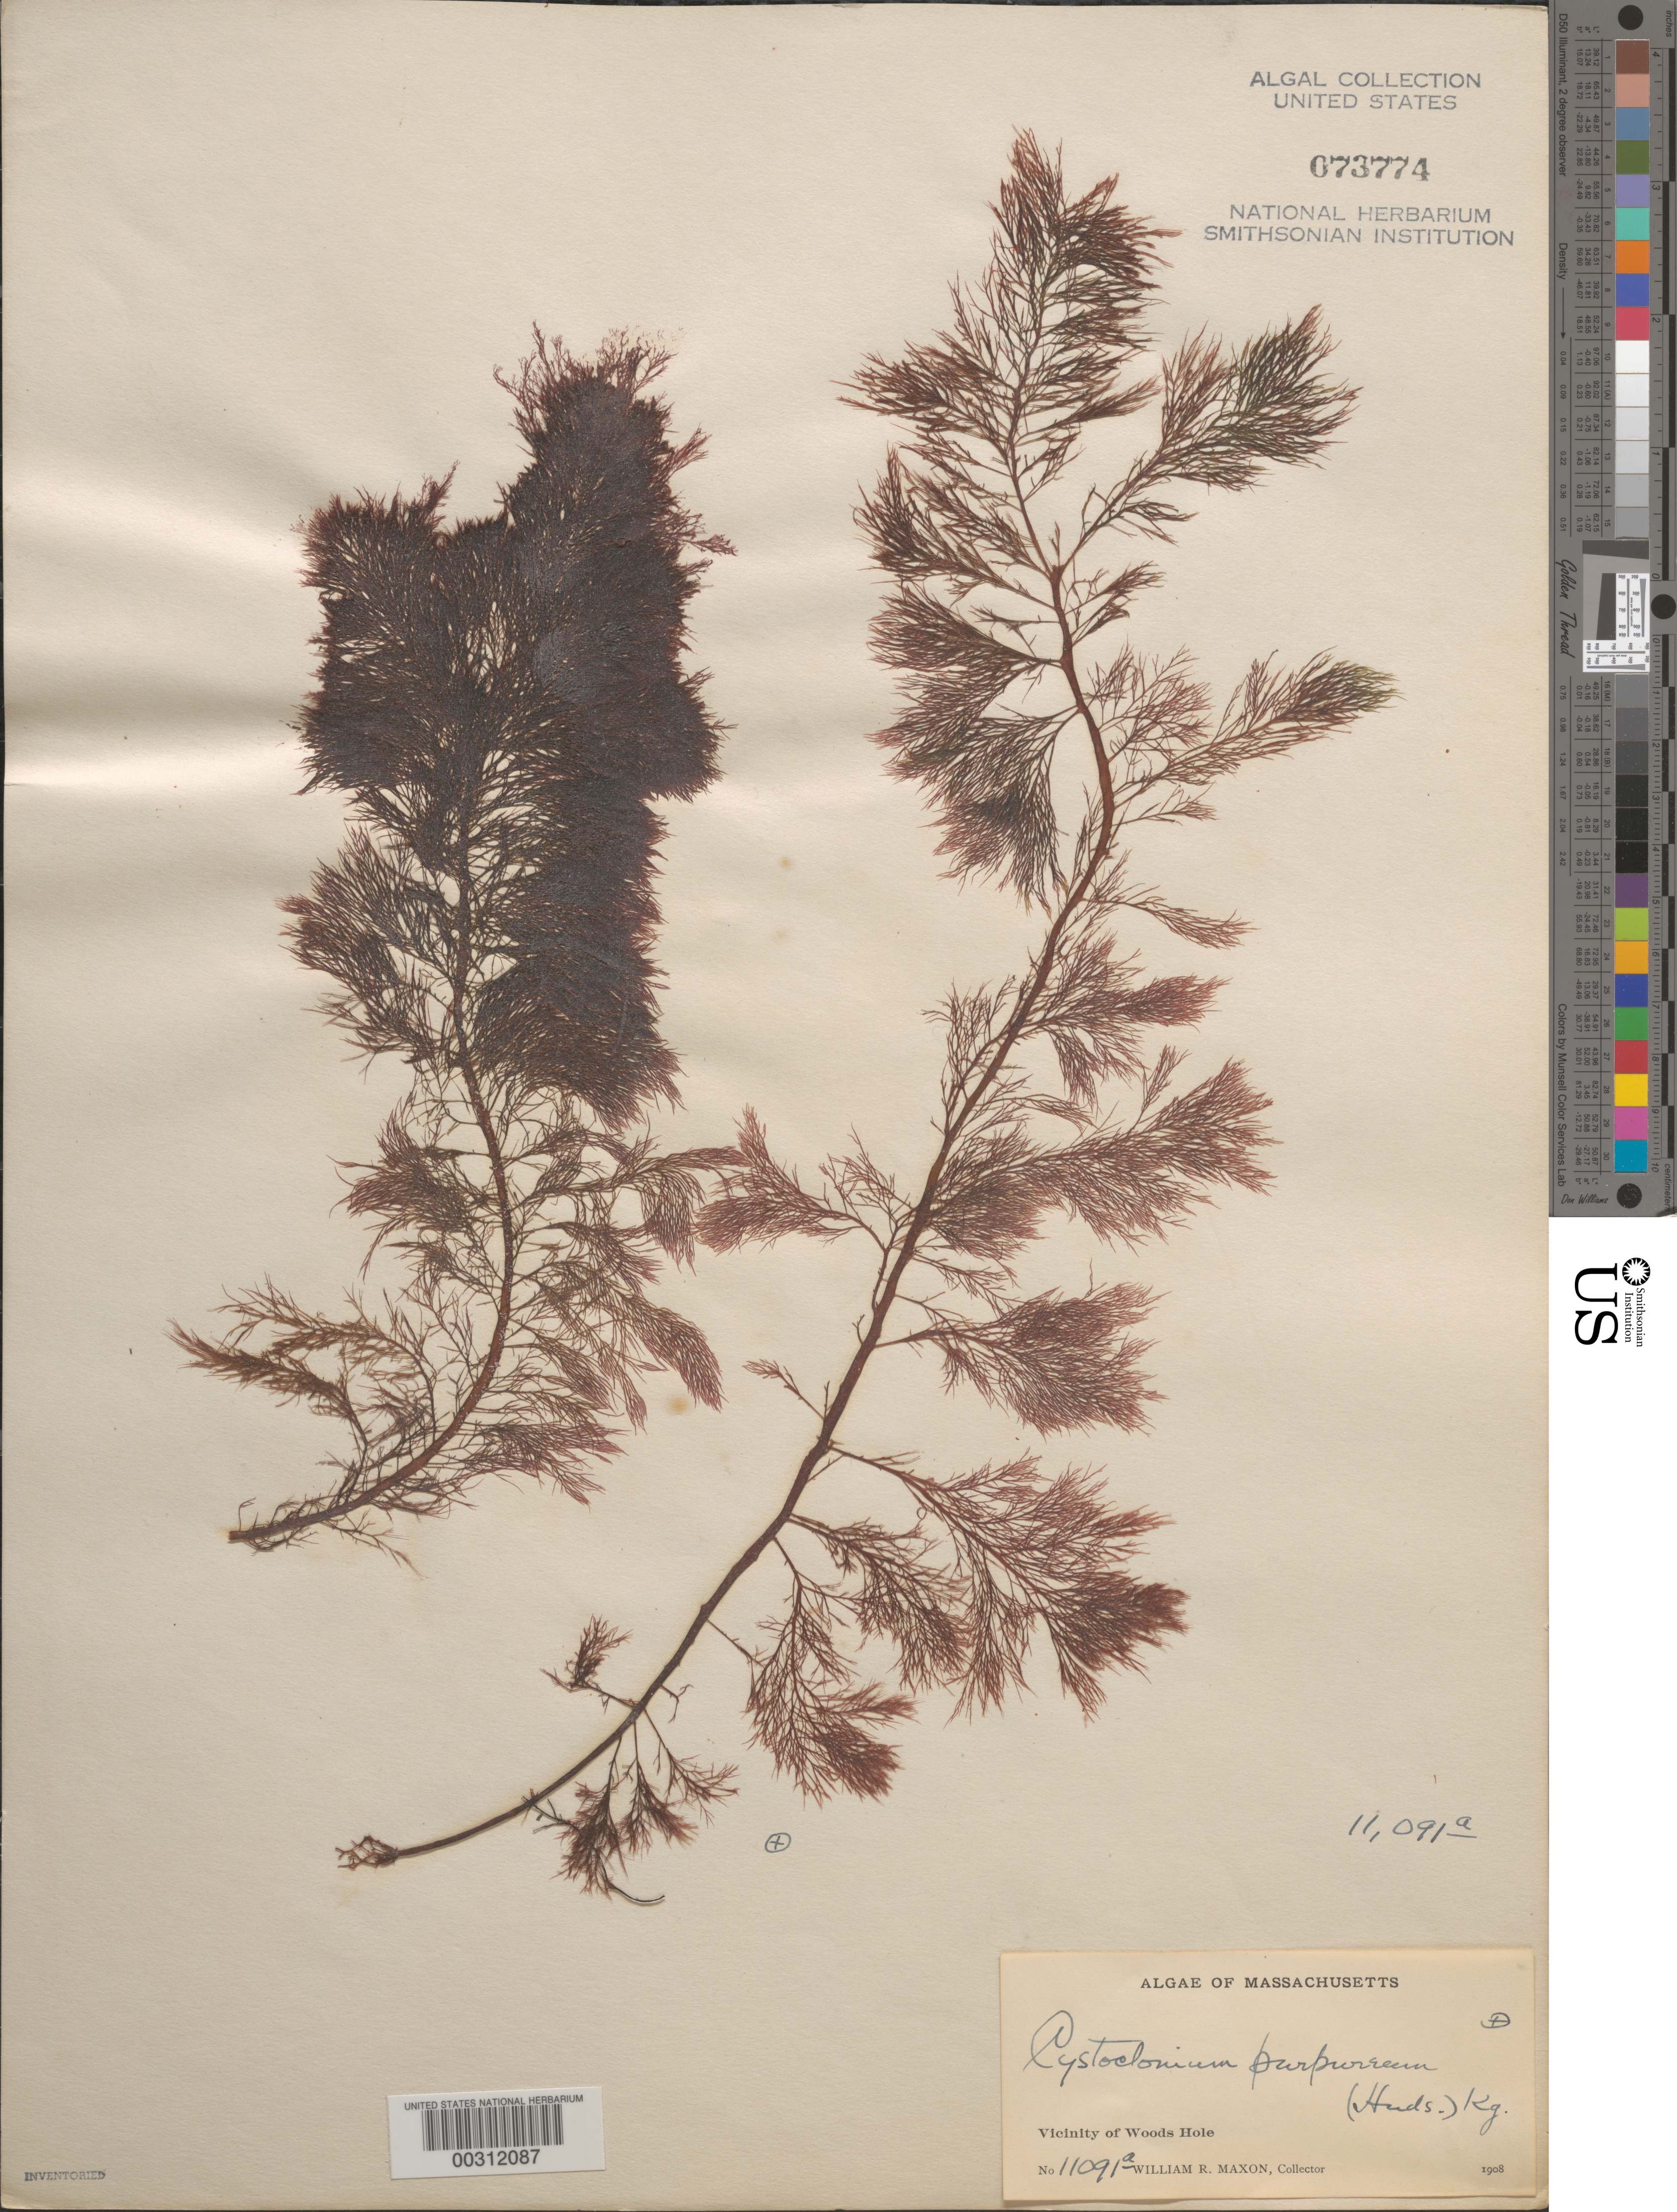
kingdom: Plantae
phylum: Rhodophyta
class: Florideophyceae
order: Gigartinales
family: Cystocloniaceae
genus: Cystoclonium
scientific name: Cystoclonium purpureum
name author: (Huds.) Batters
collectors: W. R. Maxon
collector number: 11091a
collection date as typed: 1908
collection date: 1908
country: United States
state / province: Massachusetts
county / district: Barnstable County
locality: Woods Hole area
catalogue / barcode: US 73774